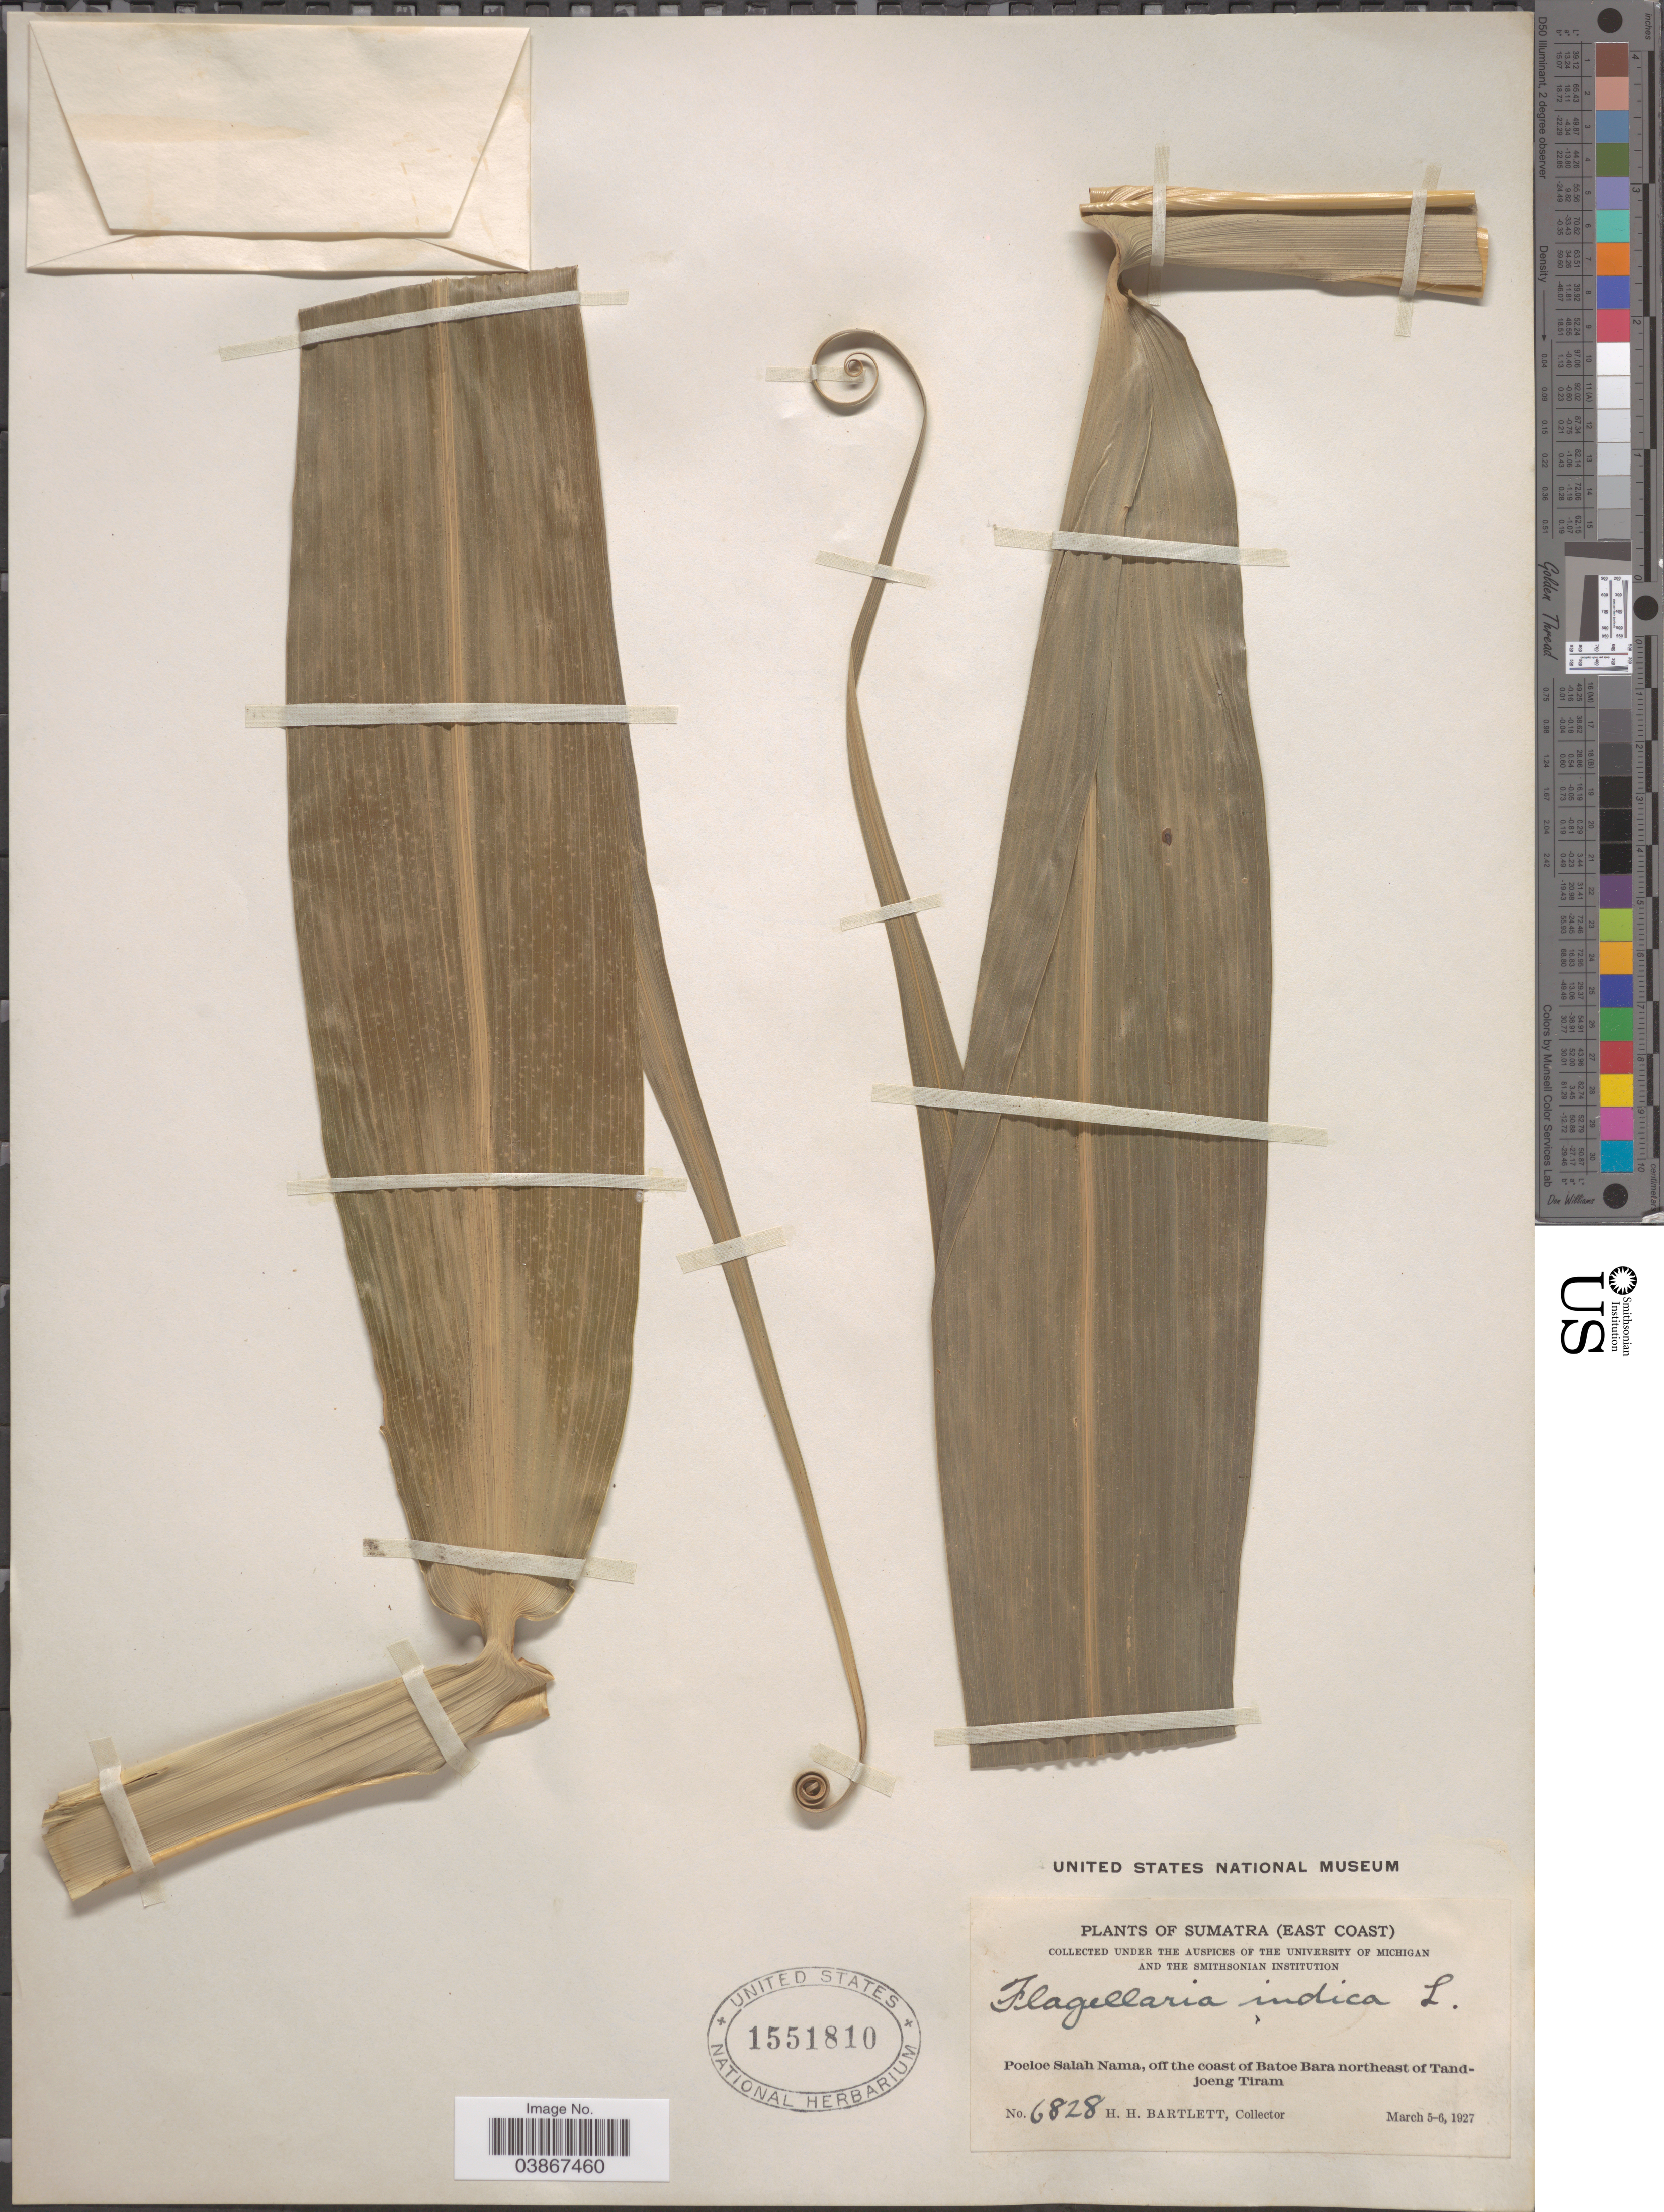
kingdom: Plantae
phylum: Tracheophyta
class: Liliopsida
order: Poales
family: Flagellariaceae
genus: Flagellaria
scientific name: Flagellaria indica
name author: L.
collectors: H. H. Bartlett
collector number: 6828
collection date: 1927-03-05/1927-03-06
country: Indonesia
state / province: Sumatra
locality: (East Coast). Poeloe Salah Nama, off the coast of Batoe Bara northeast of Tandjoeng Tiram.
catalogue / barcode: US 1551810